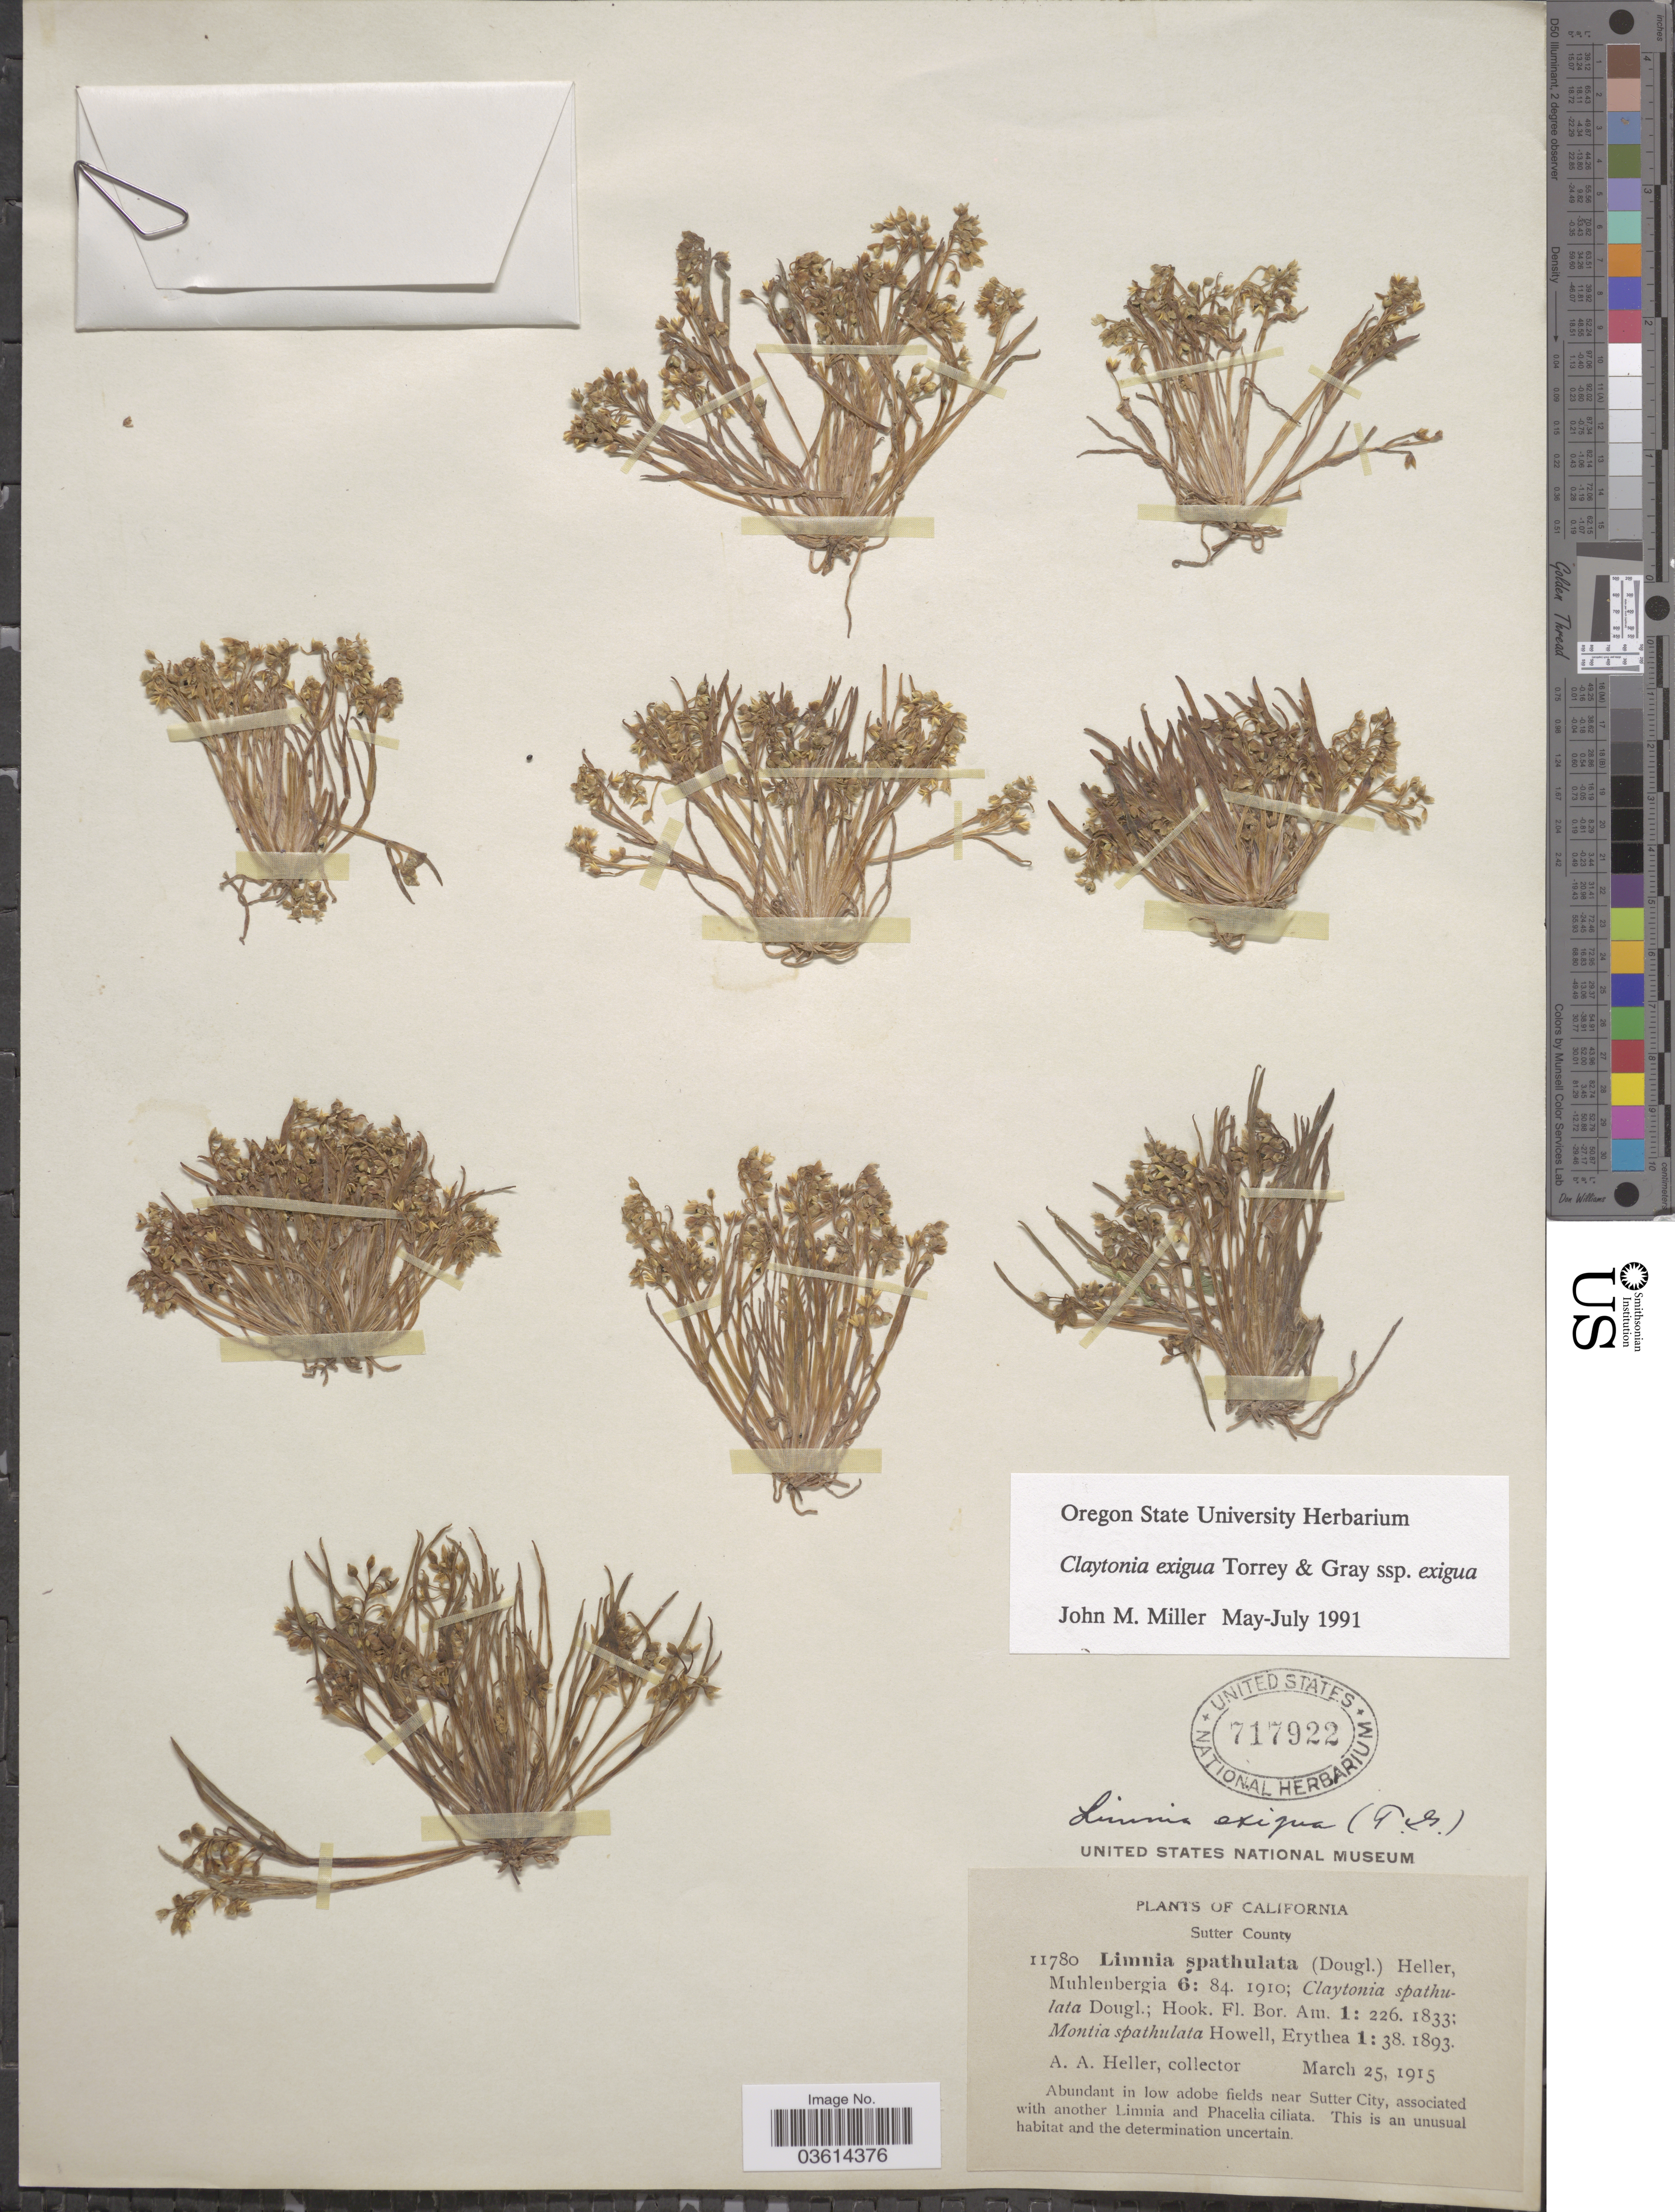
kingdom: Plantae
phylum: Tracheophyta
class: Magnoliopsida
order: Caryophyllales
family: Montiaceae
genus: Claytonia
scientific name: Claytonia exigua subsp. exigua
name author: (Douglas) Torr. & A. Gray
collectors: A. A. Heller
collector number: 11780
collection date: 1915-03-25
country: United States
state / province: California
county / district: Sutter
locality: Sutter County. Abundant in low adobe fields near Sutter City.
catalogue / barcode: US 717922